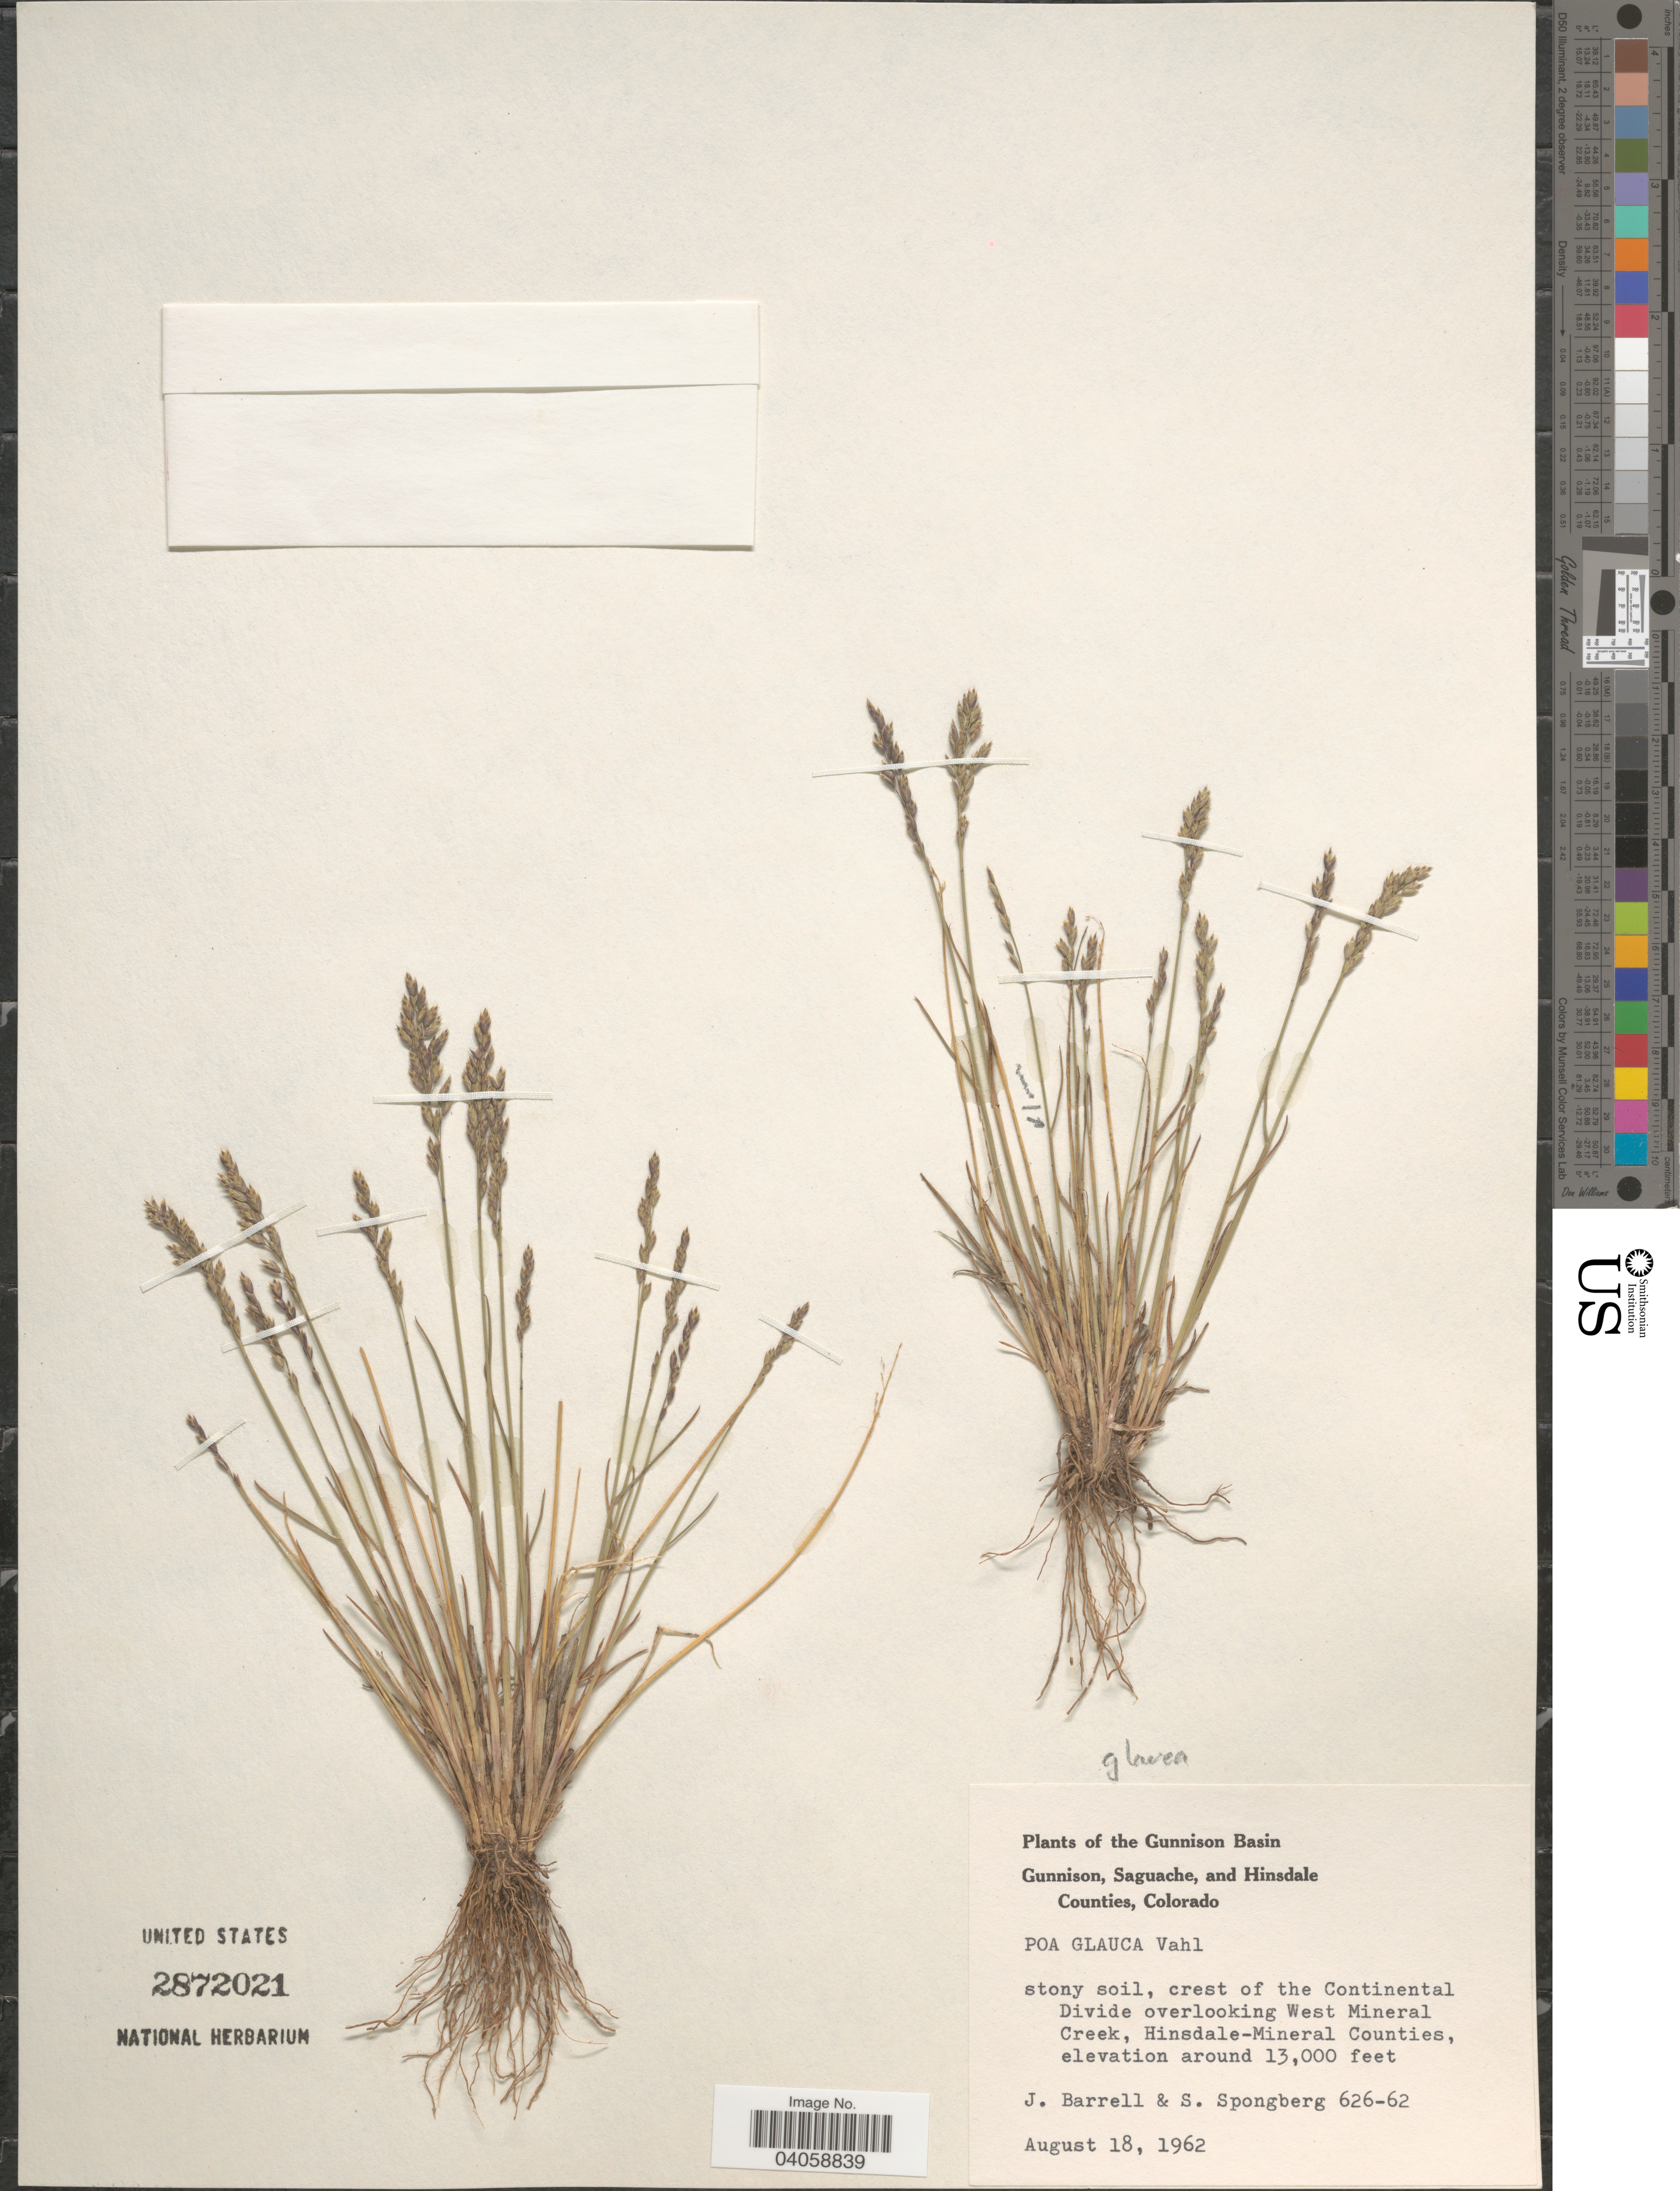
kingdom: Plantae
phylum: Tracheophyta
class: Liliopsida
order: Poales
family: Poaceae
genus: Poa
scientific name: Poa glauca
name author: Vahl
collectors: J. Barrell & S. A.Spongberg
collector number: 626-62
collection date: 1962-08-18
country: United States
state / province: Colorado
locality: The Gunnison Basin. Crest of the Continental Divide overlooking West Mineral Creek, Hinsdale-Mineral Counties.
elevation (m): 3962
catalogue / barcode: US 2872021